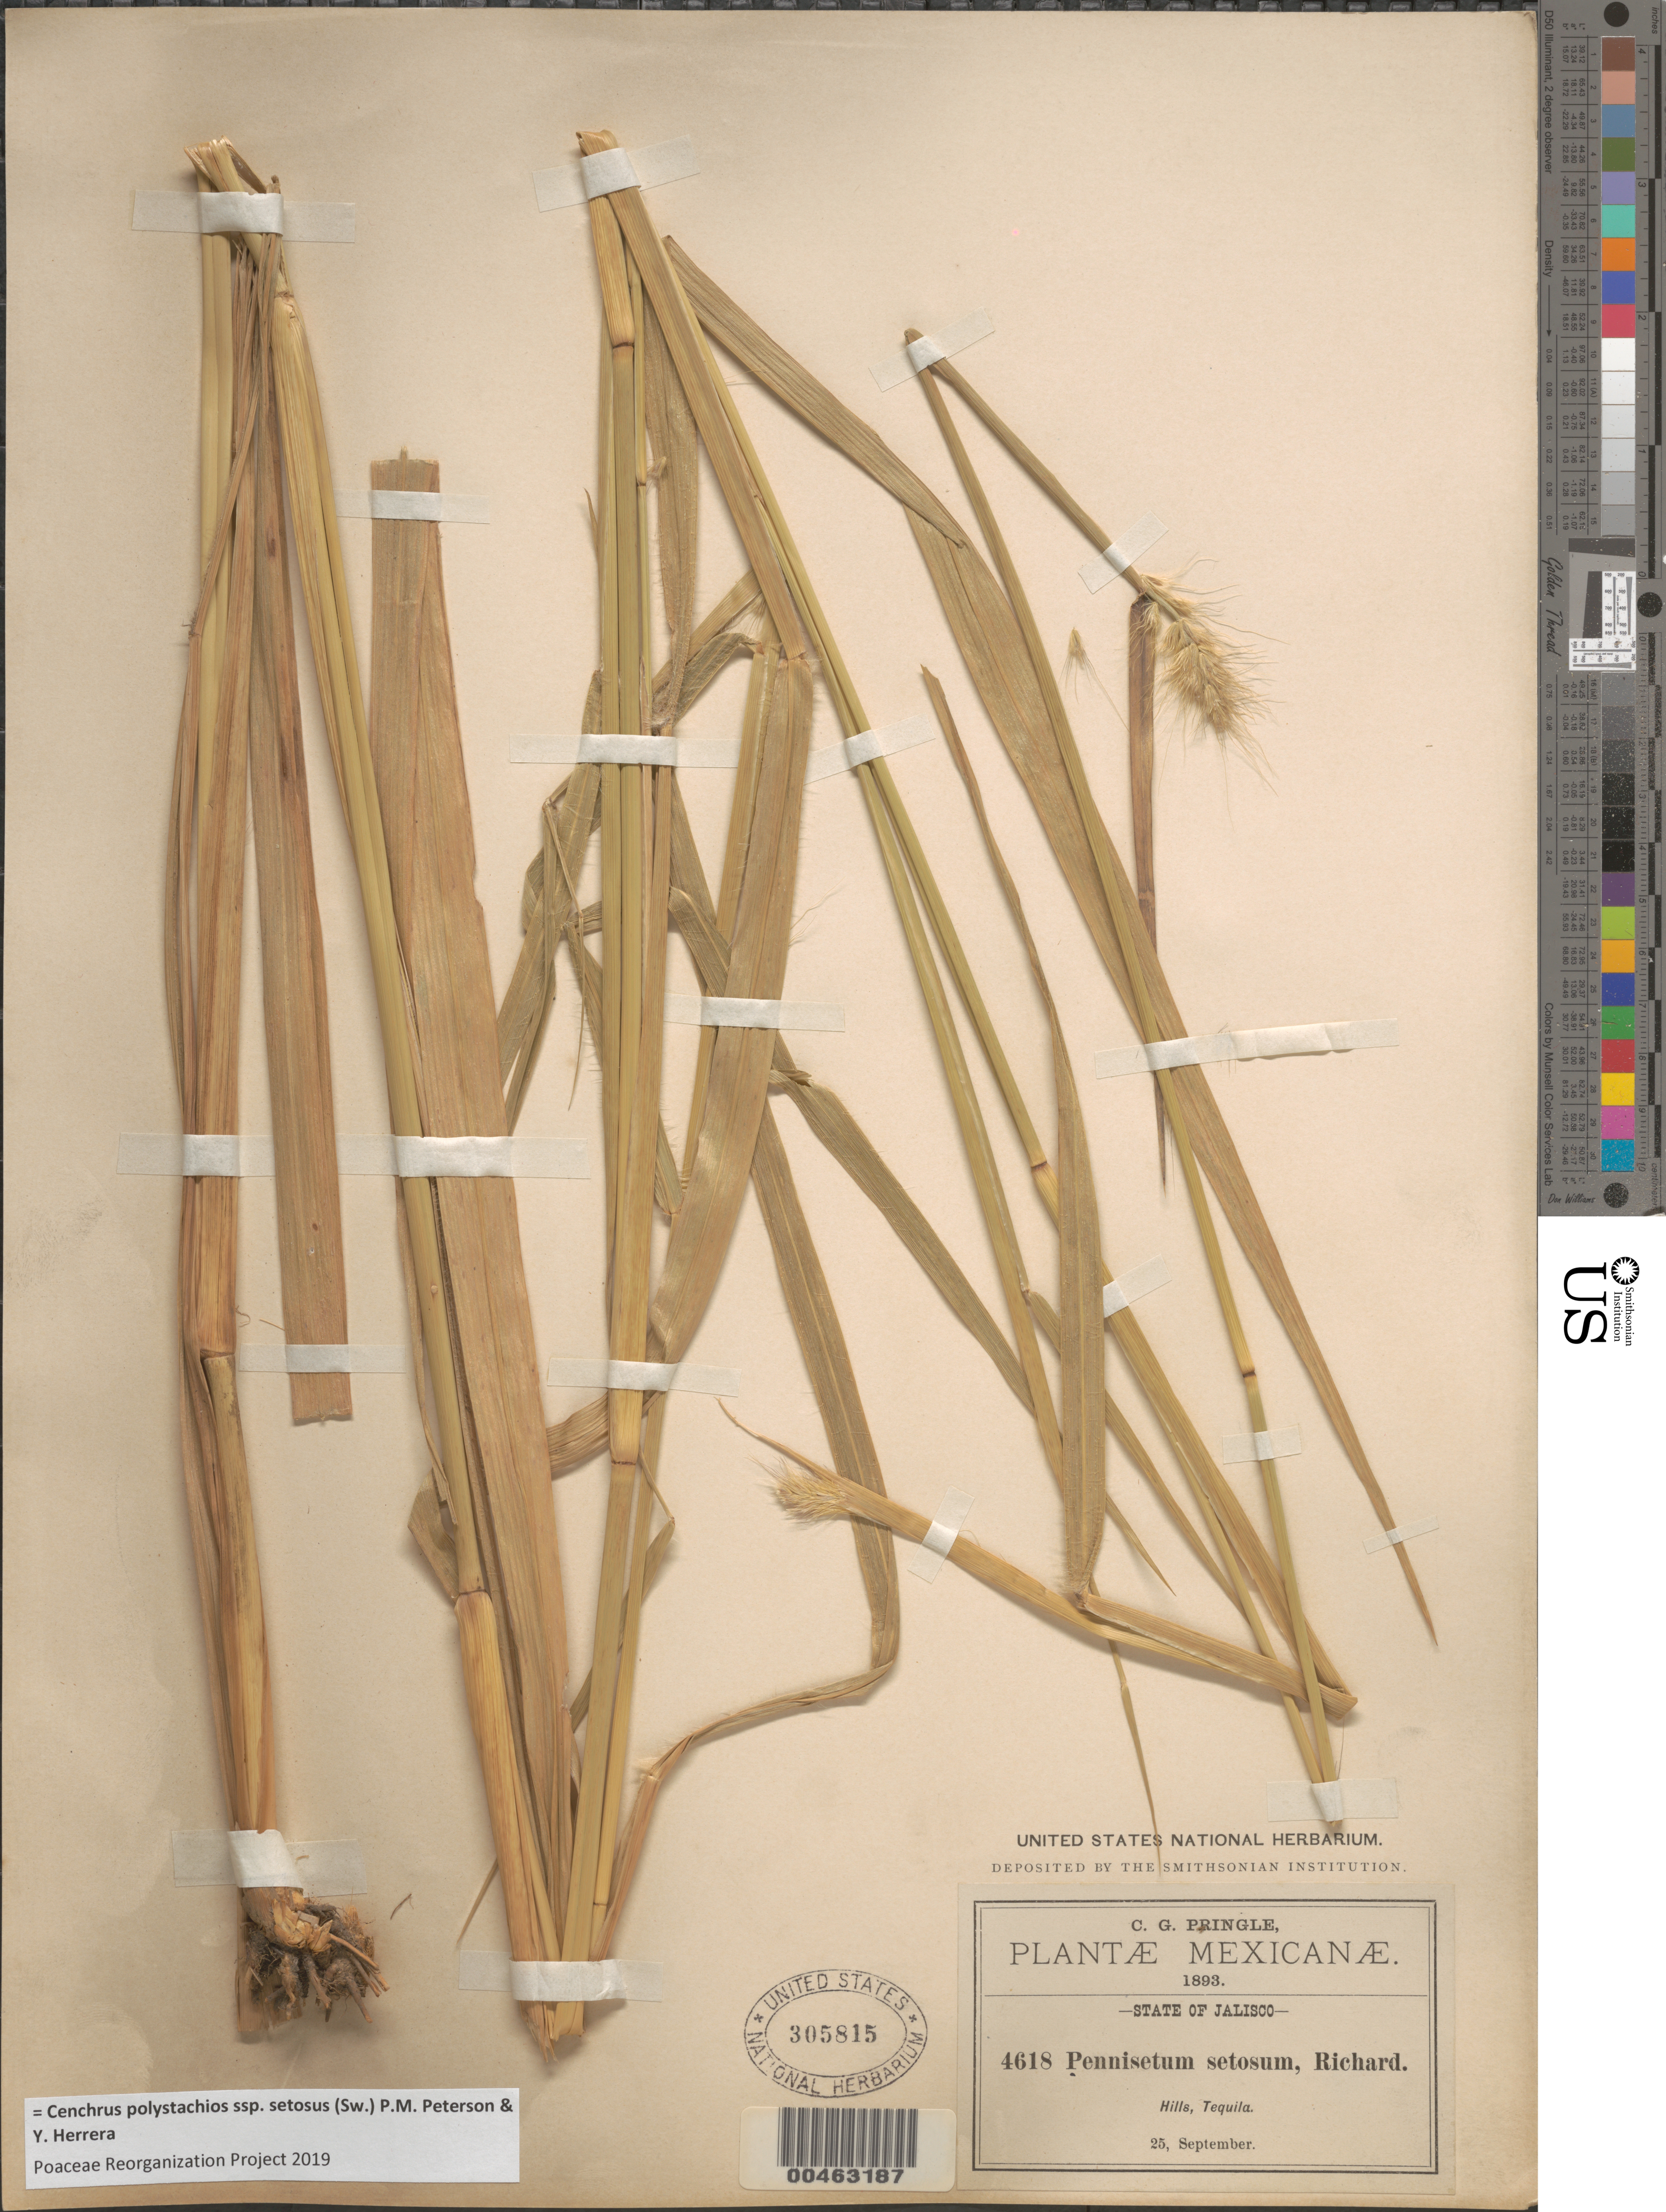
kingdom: Plantae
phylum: Tracheophyta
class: Liliopsida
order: Poales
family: Poaceae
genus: Cenchrus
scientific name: Cenchrus polystachios subsp. setosus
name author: (Sw.) P.M. Peterson & Y. Herrera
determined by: Poaceae Reorganization Project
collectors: C. G. Pringle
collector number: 4618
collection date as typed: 25 Sep 1893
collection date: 1893-09-25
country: Mexico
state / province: Jalisco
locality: Tequila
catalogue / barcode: US 305815